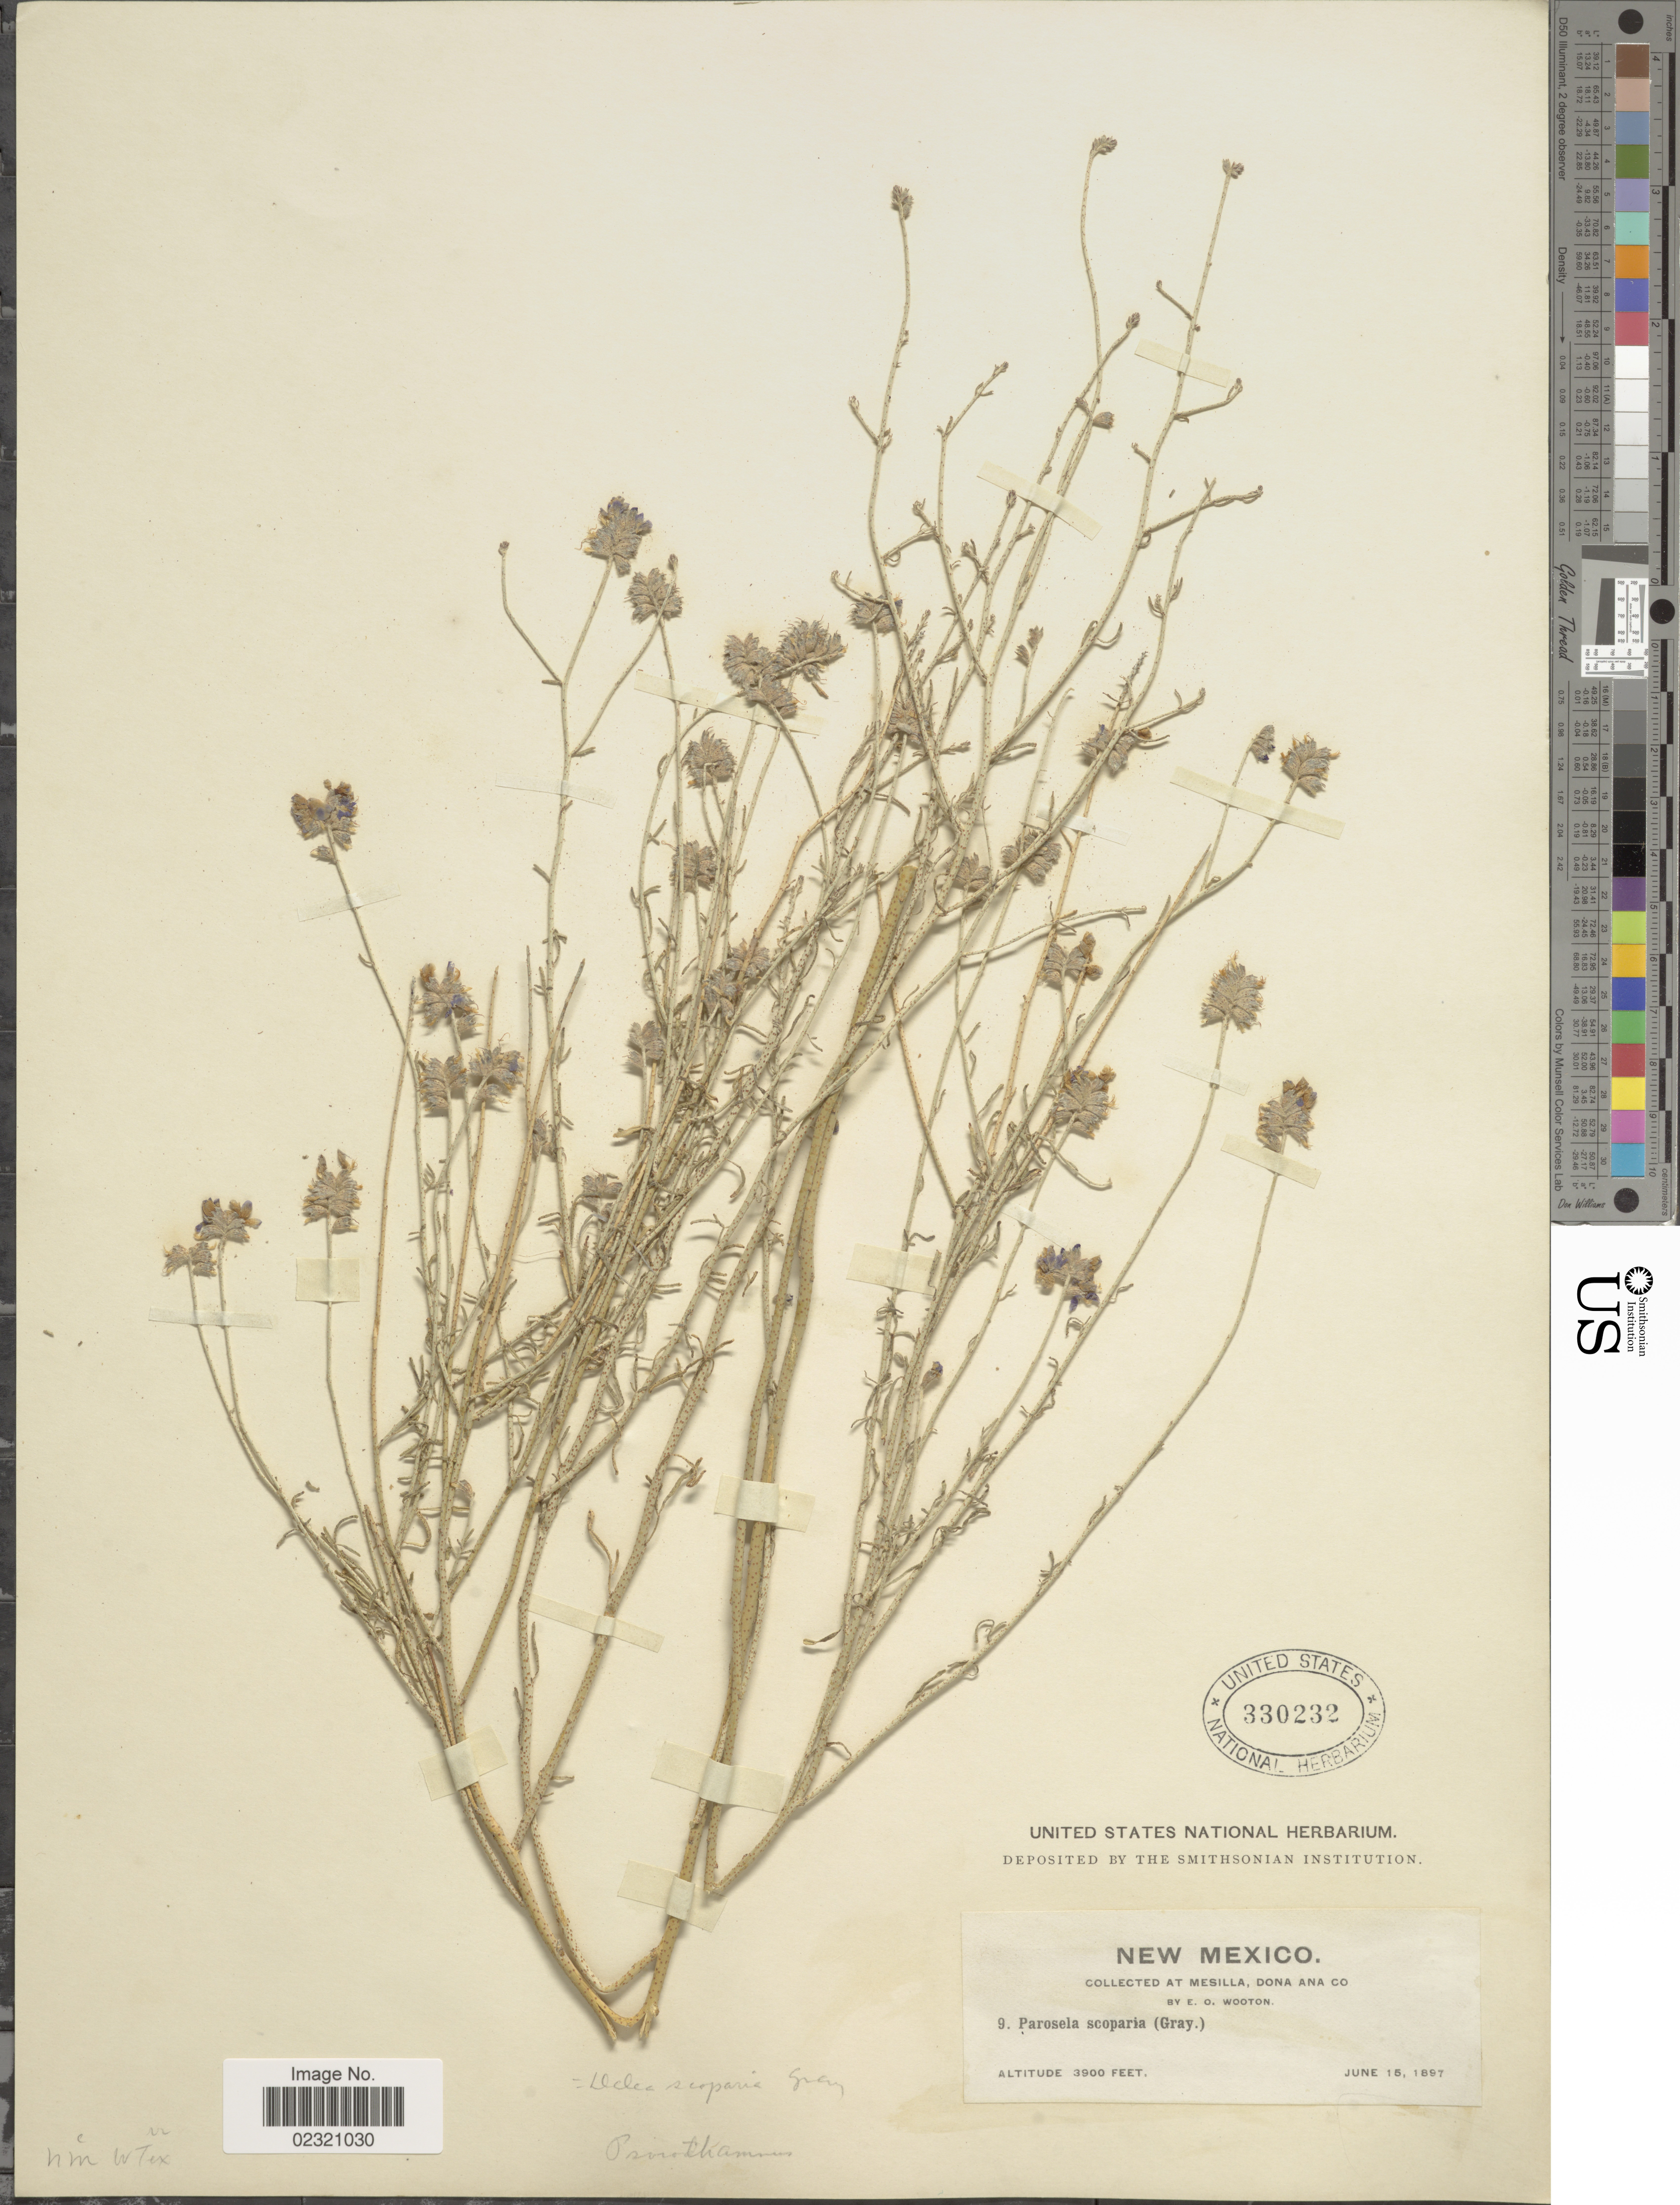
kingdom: Plantae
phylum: Tracheophyta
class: Magnoliopsida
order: Fabales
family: Fabaceae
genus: Psorothamnus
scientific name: Psorothamnus scoparius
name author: (A. Gray) Rydb.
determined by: Strong, M. T., (US), Smithsonian Institution - National Museum of Natural History (UNITED STATES)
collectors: E. O. Wooton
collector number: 9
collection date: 1897-06-15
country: United States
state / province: New Mexico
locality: Mesilla, Dona Ana Co.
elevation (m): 1189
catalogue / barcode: US 330232